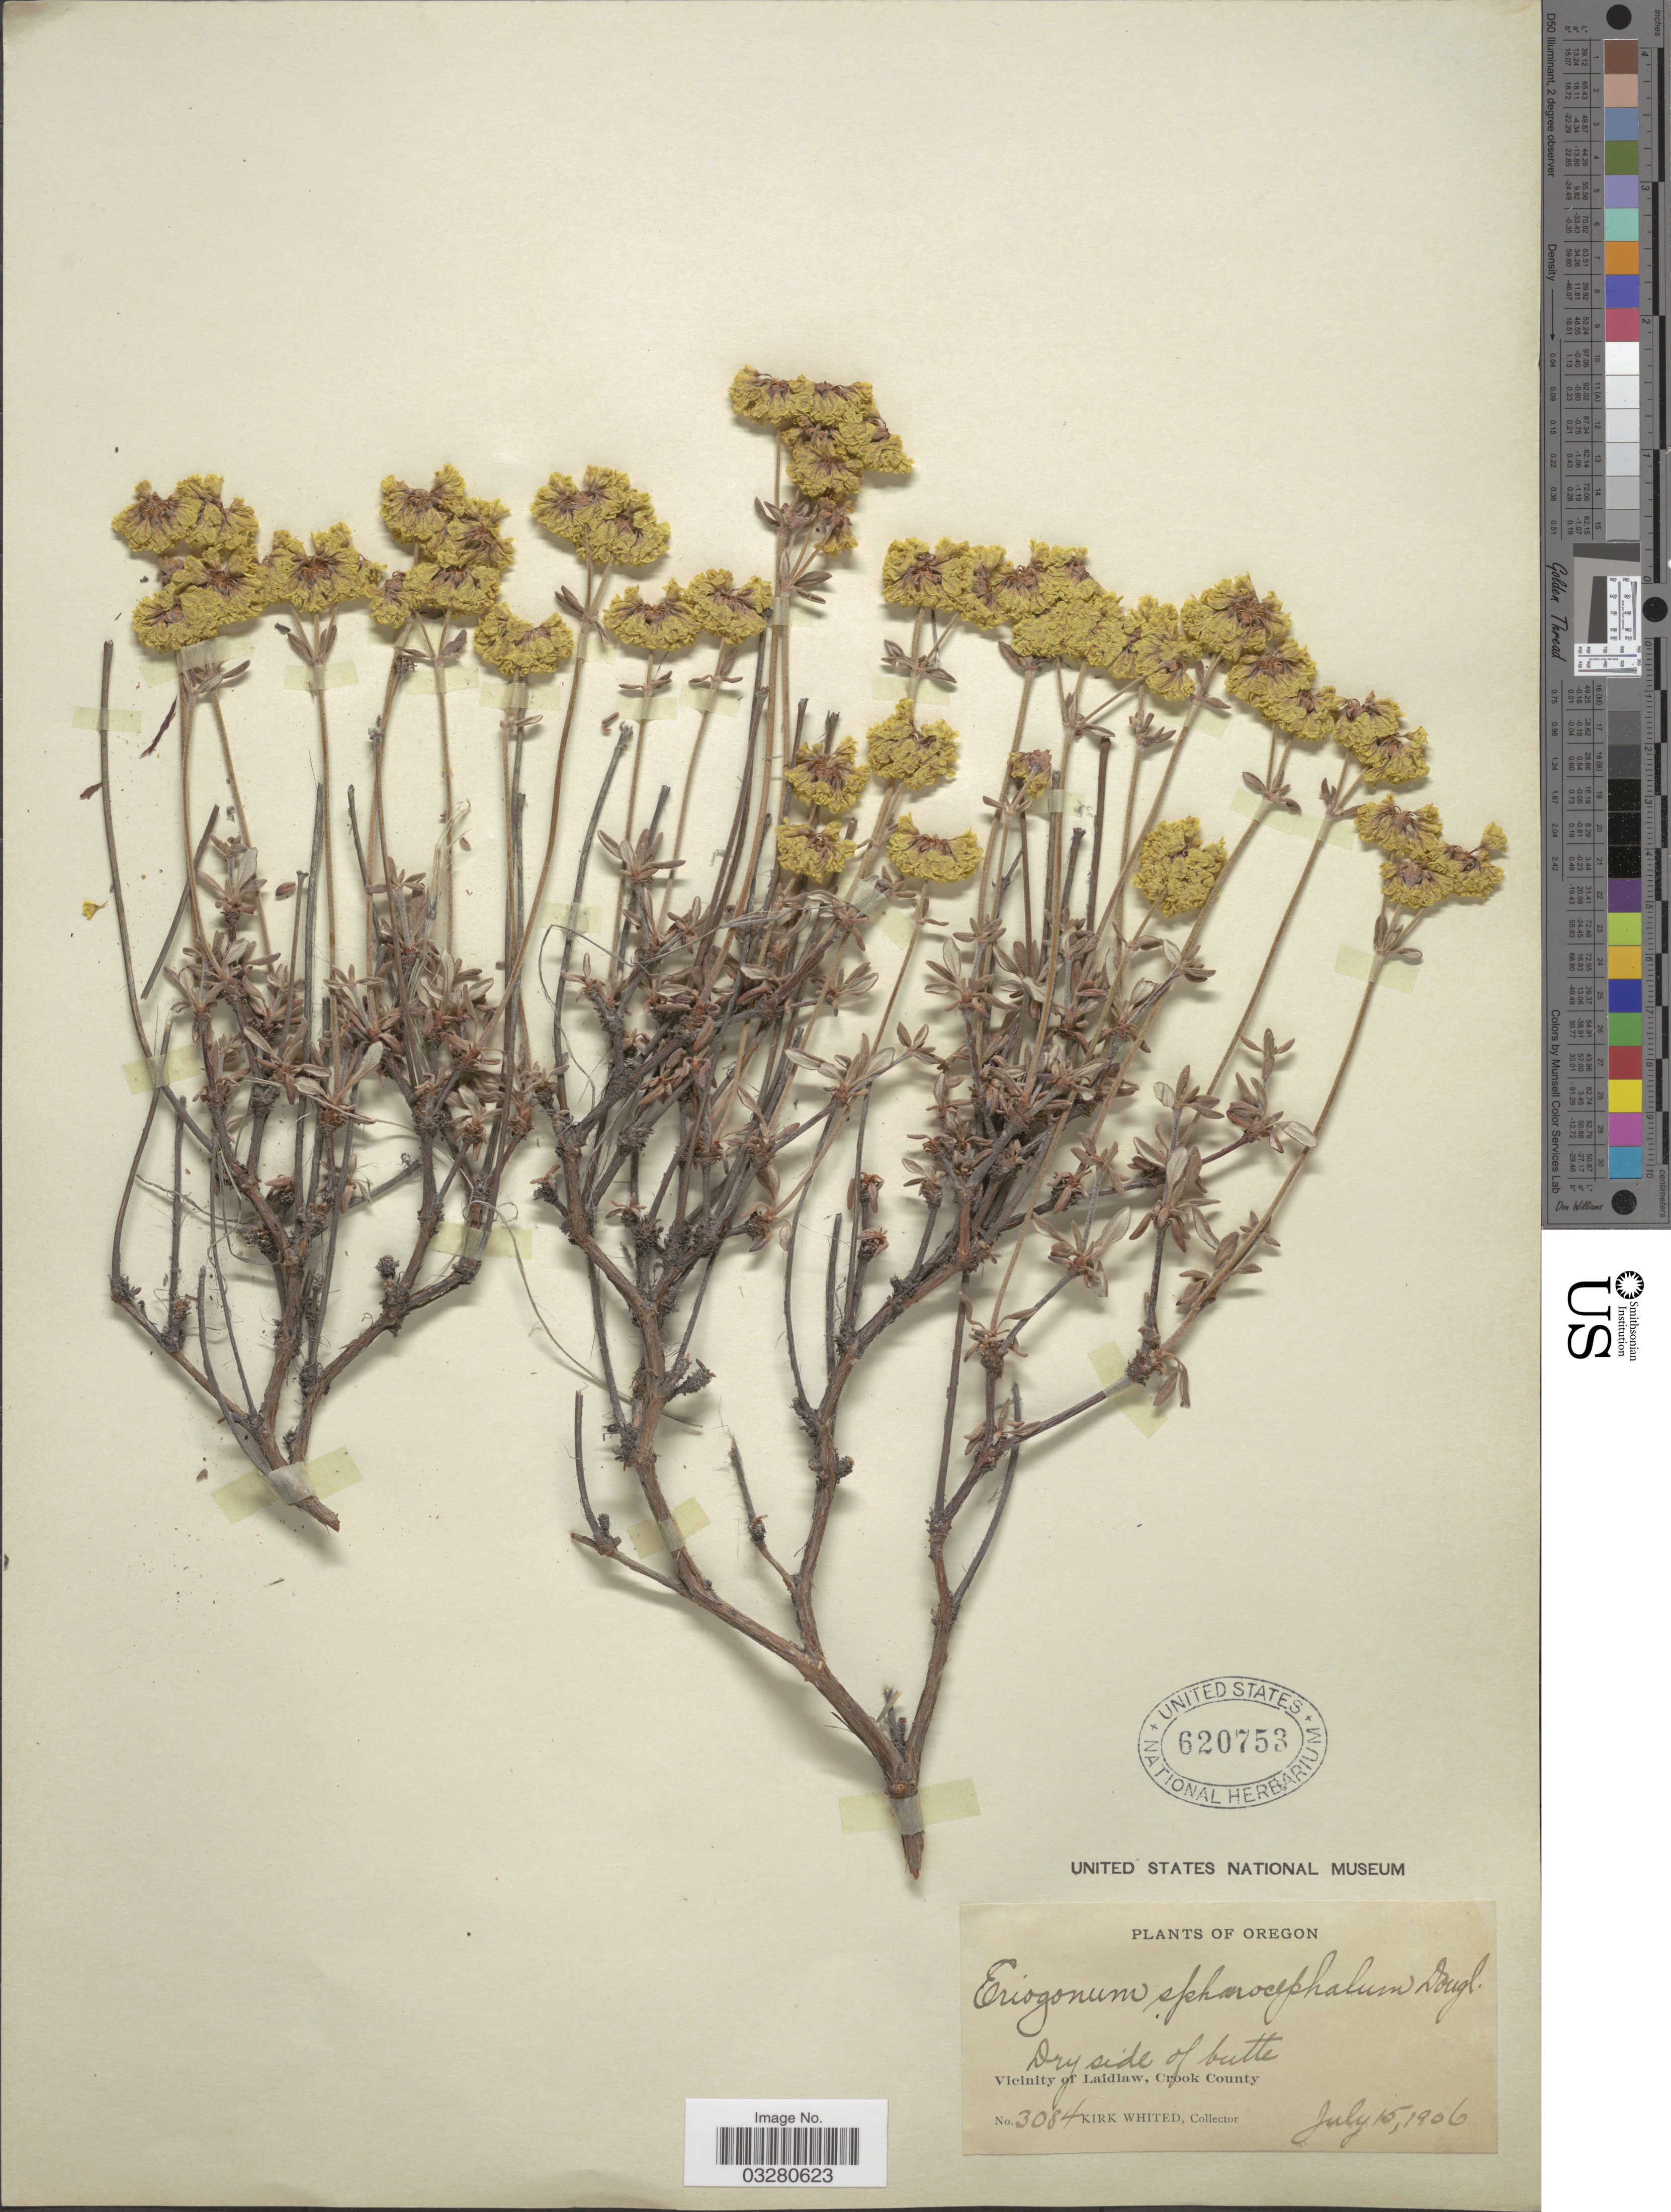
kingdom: Plantae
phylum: Tracheophyta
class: Magnoliopsida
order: Caryophyllales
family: Polygonaceae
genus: Eriogonum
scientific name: Eriogonum sphaerocephalum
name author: Benth. & Douglas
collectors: K. Whited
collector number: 3084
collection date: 1906-07-15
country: United States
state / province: Oregon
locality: Vicinity of Laidlaw, Crook County.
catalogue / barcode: US 620753